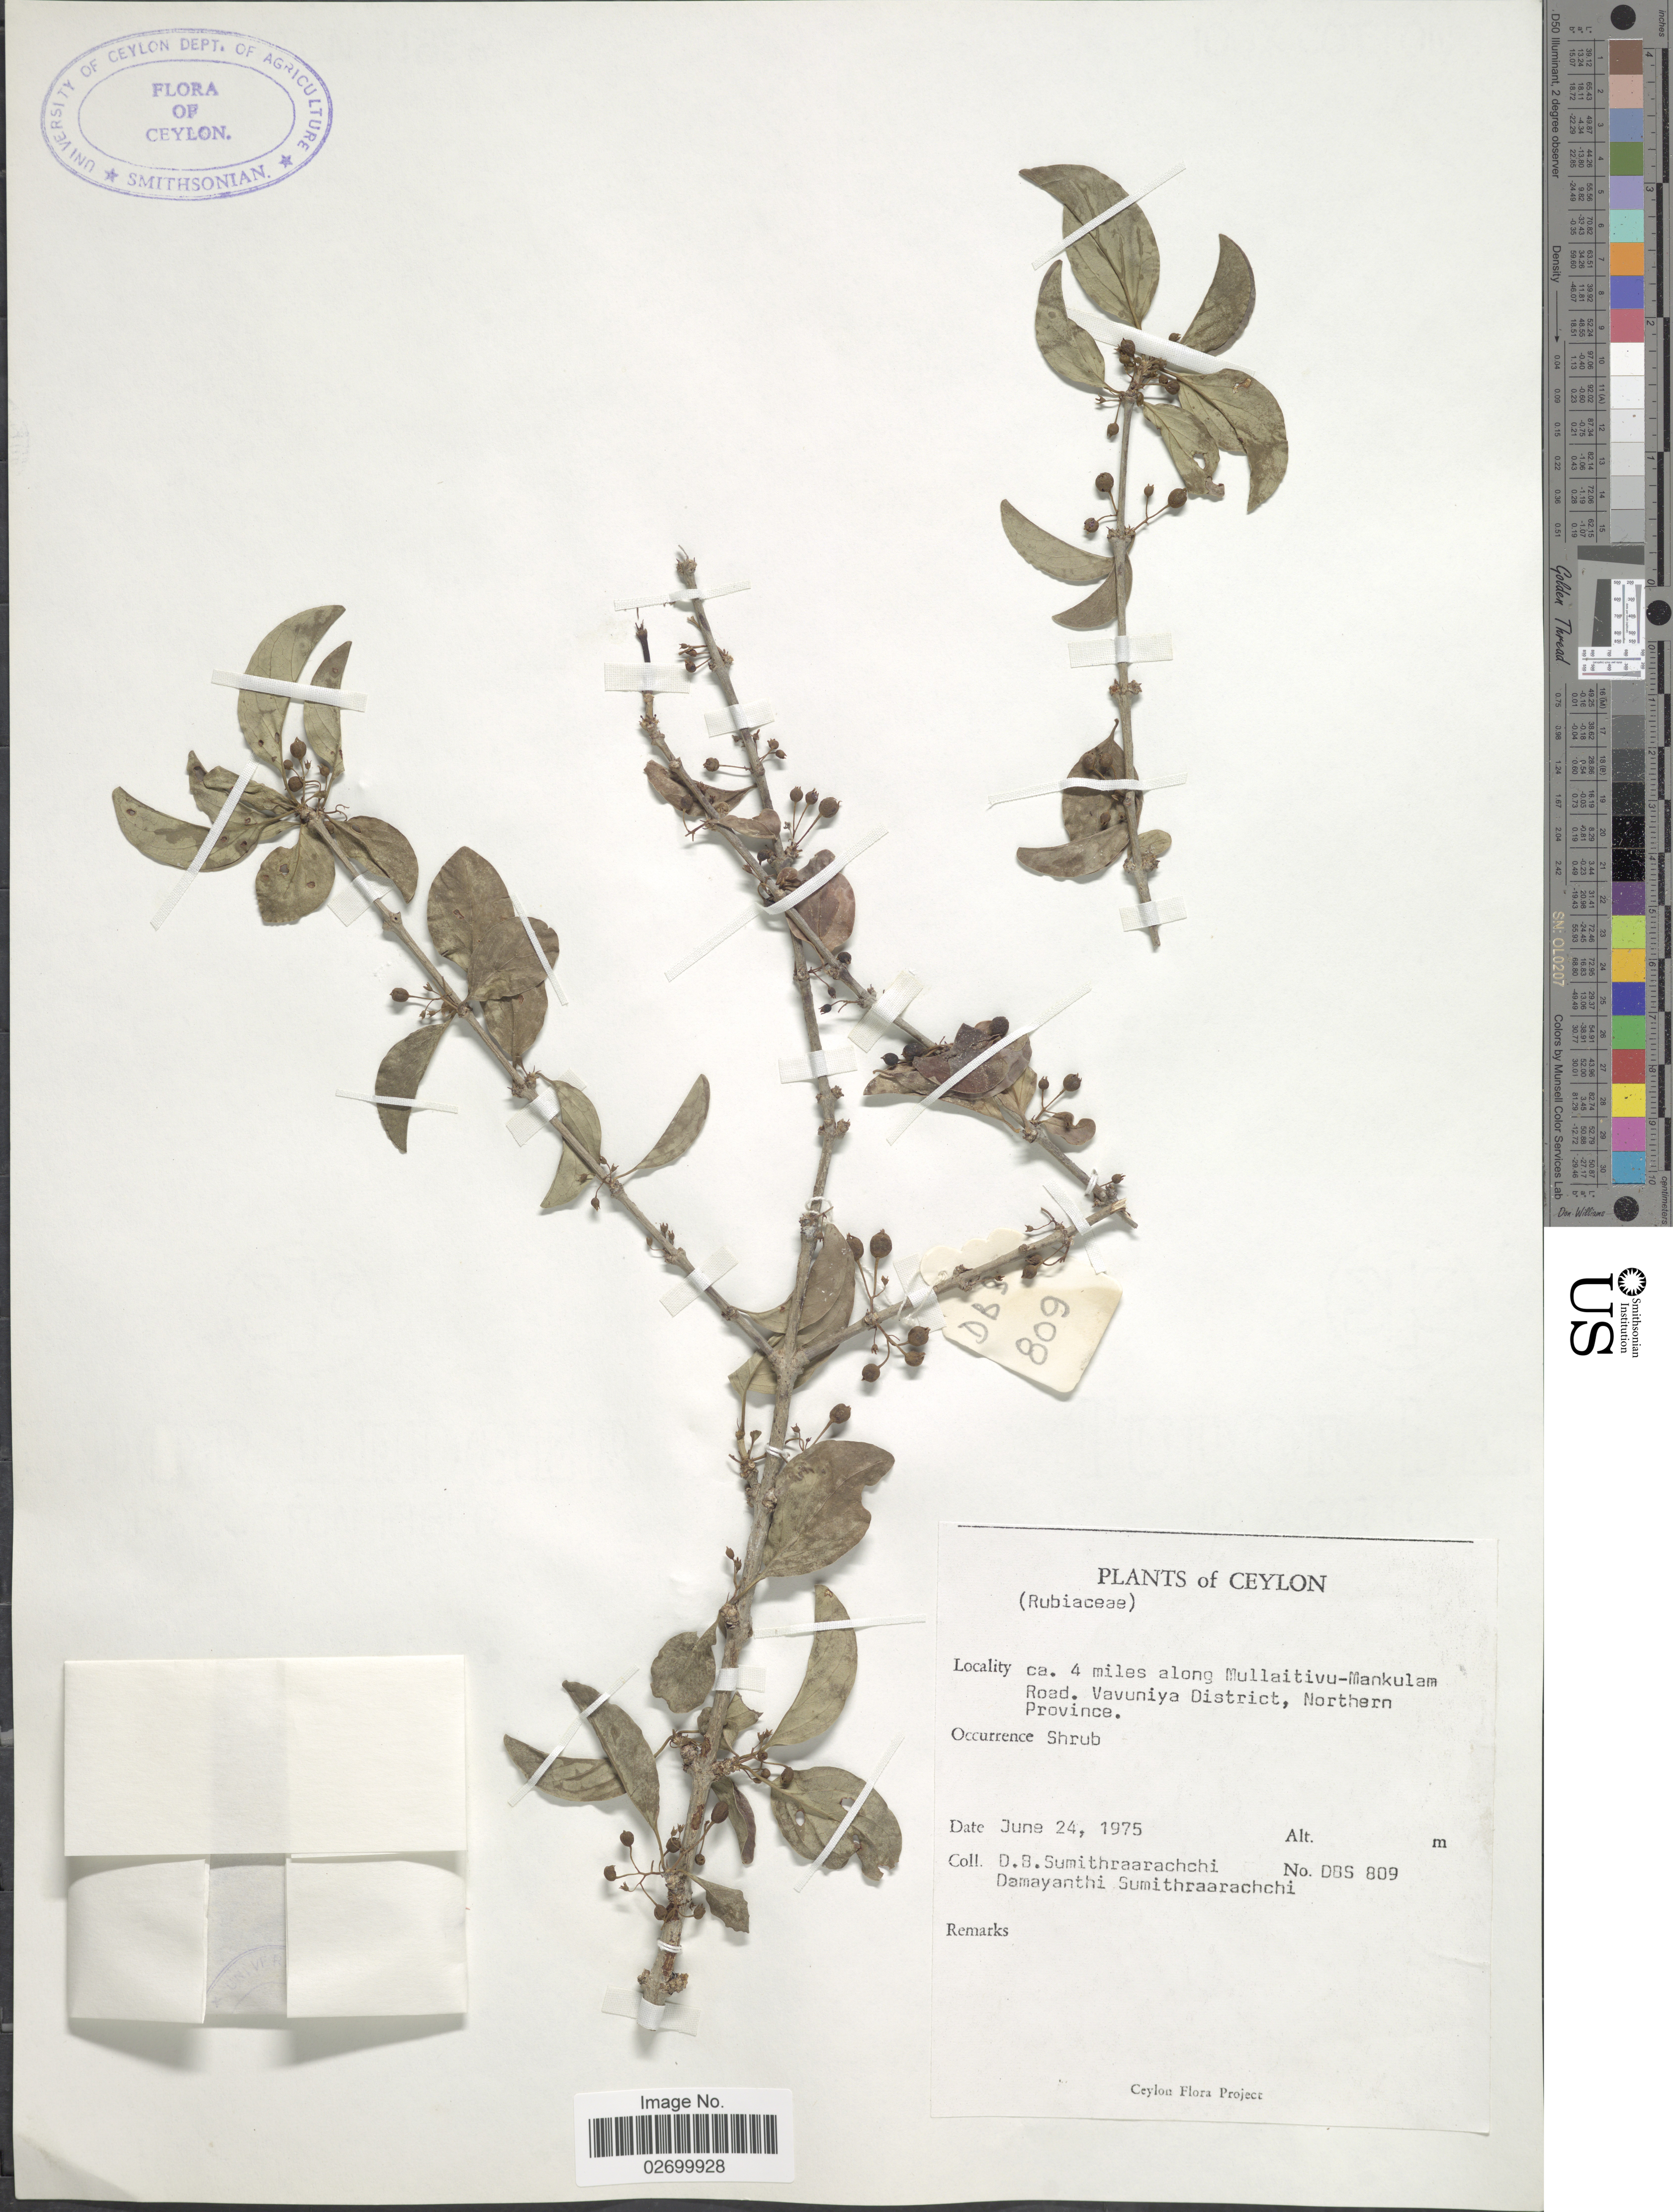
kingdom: Plantae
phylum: Tracheophyta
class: Magnoliopsida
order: Gentianales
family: Rubiaceae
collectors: D. B. Sumithraarachchi & D. Sumithraarachchi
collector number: DBS 809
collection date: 1975-06-24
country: Sri Lanka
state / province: Northern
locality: Caylon, ca. 4 miles along Mullaitivu-Mankulam Road, Vavuniya District